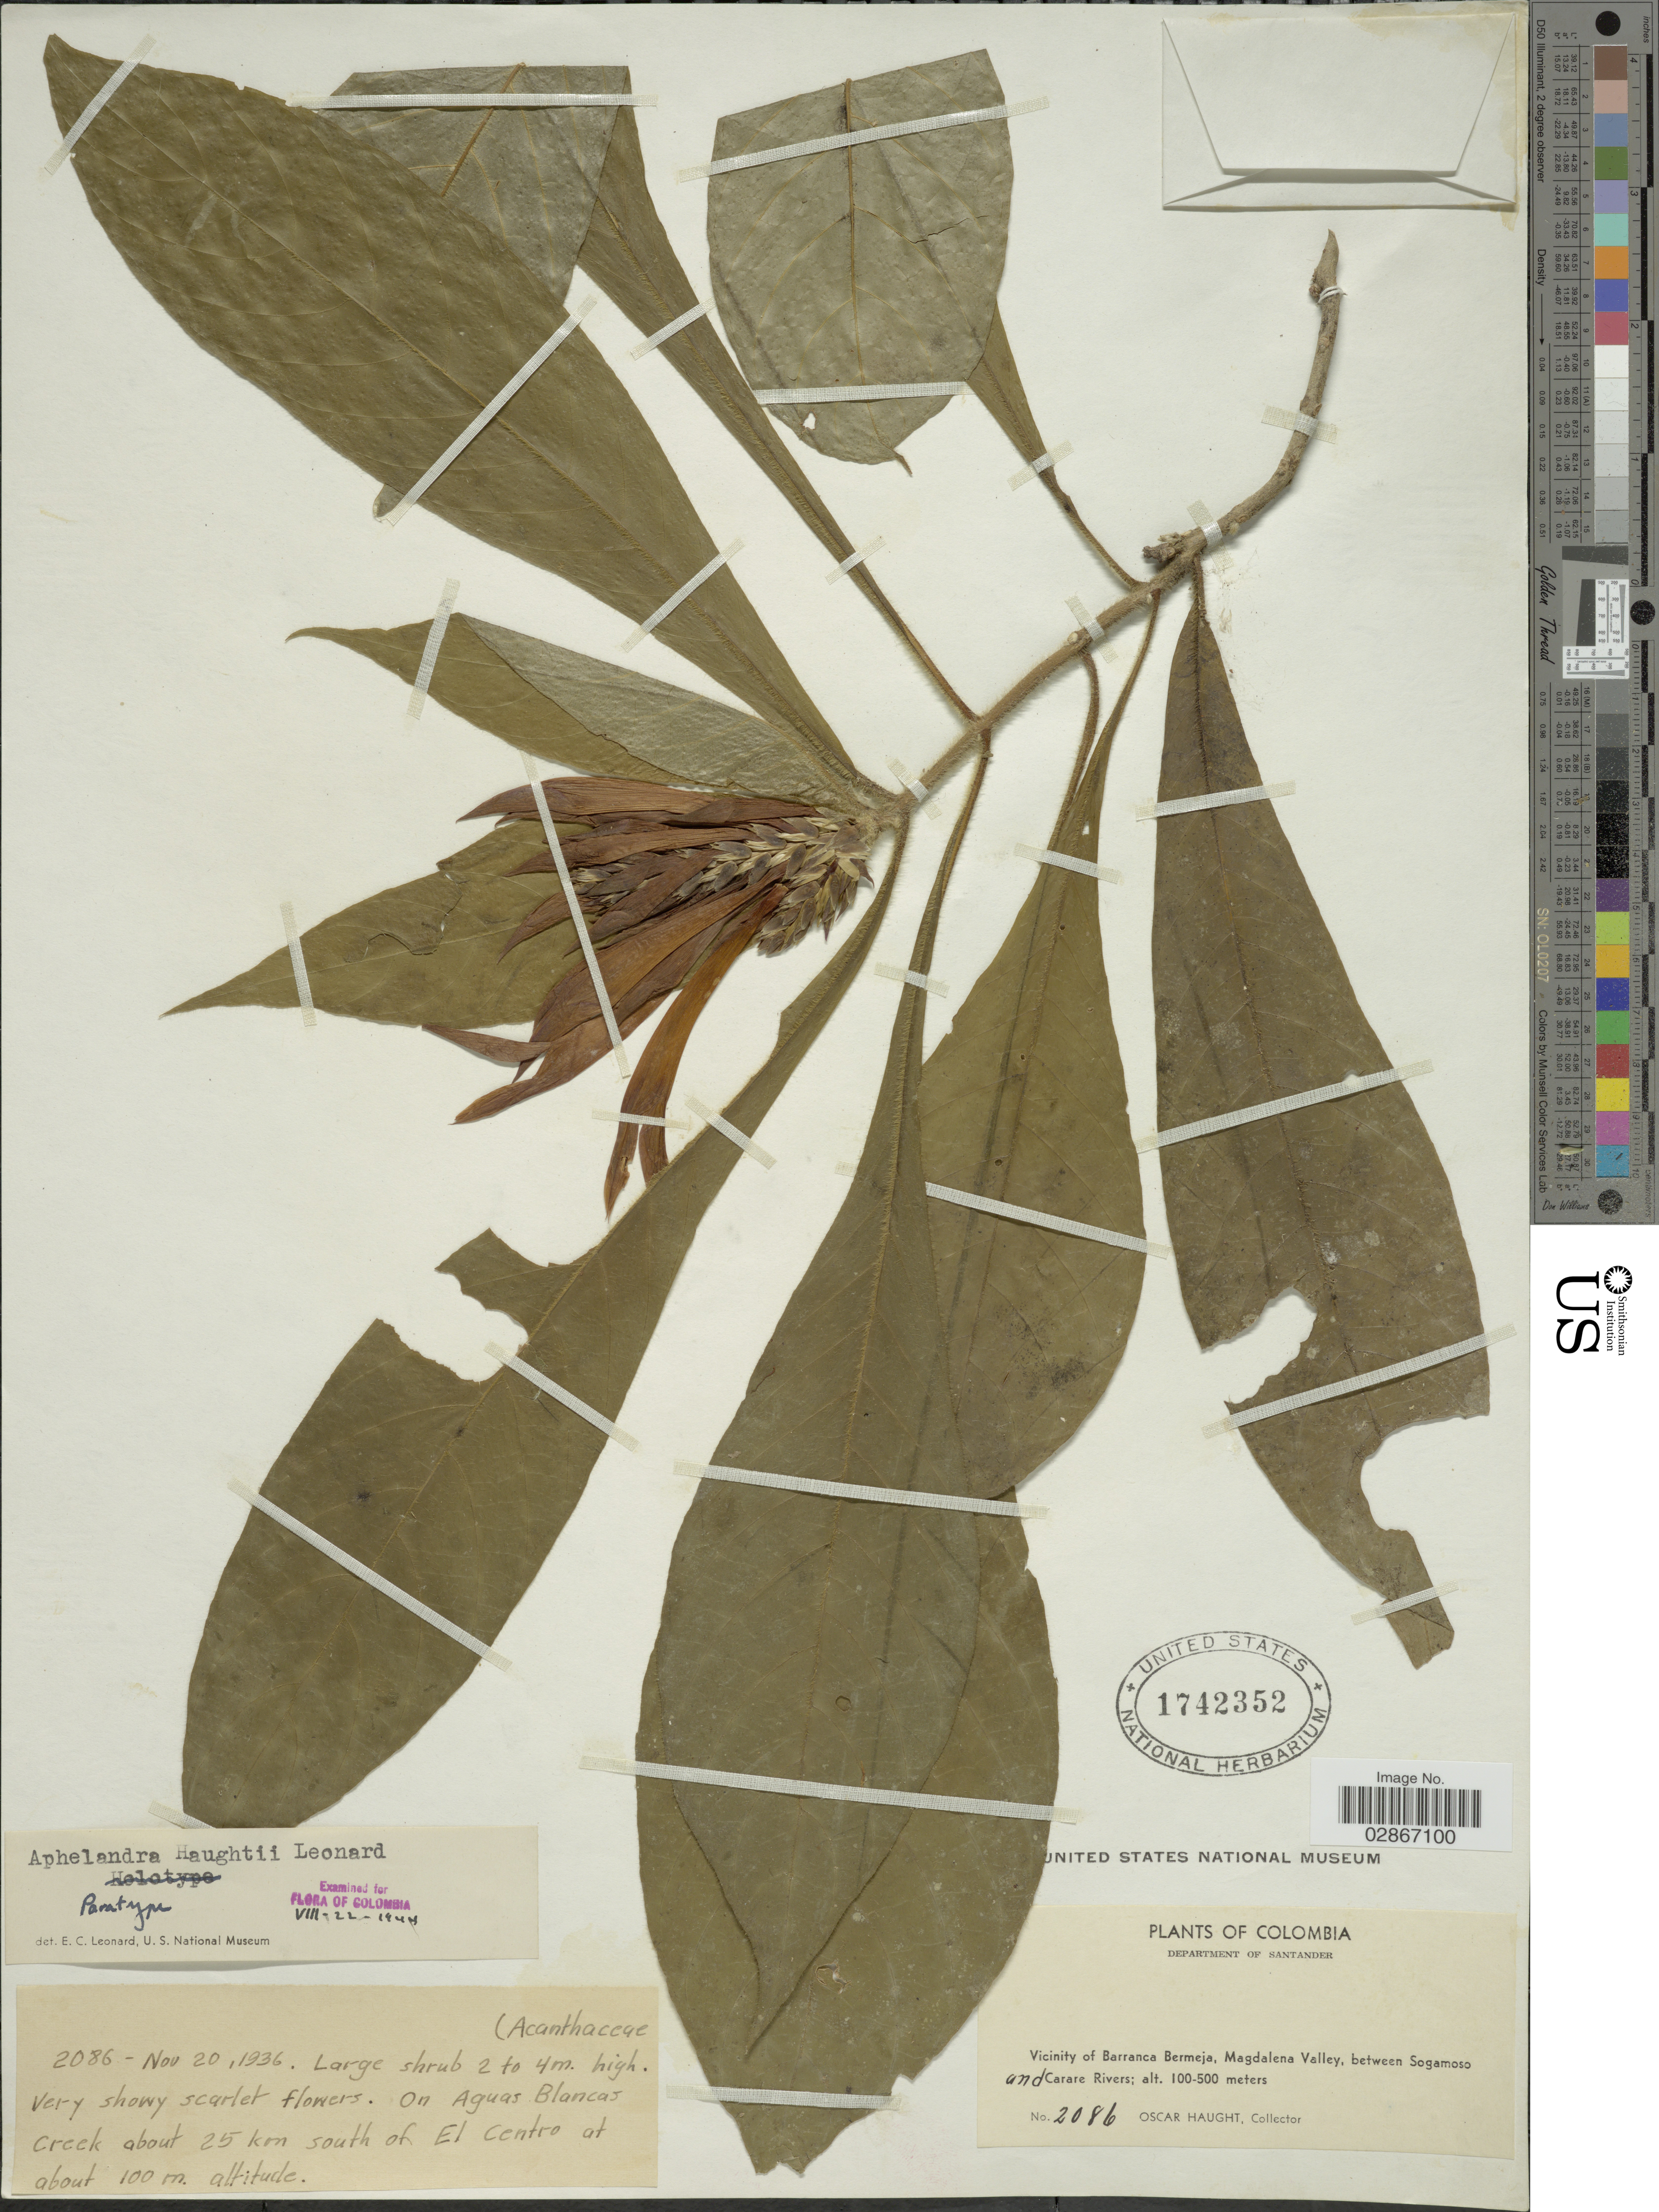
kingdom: Plantae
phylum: Tracheophyta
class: Magnoliopsida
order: Lamiales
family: Acanthaceae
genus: Aphelandra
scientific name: Aphelandra haughtii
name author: Leonard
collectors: O. L. Haught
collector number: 2086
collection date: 1936-11-20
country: Colombia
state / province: Santander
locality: On Aguas Blancas Creek about 25 km south of El Centro. Vicinity of Barranca Bermeja, Magdalena Valley, between Sogamoso and Carare Rivers.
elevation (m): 100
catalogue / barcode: US 1742352